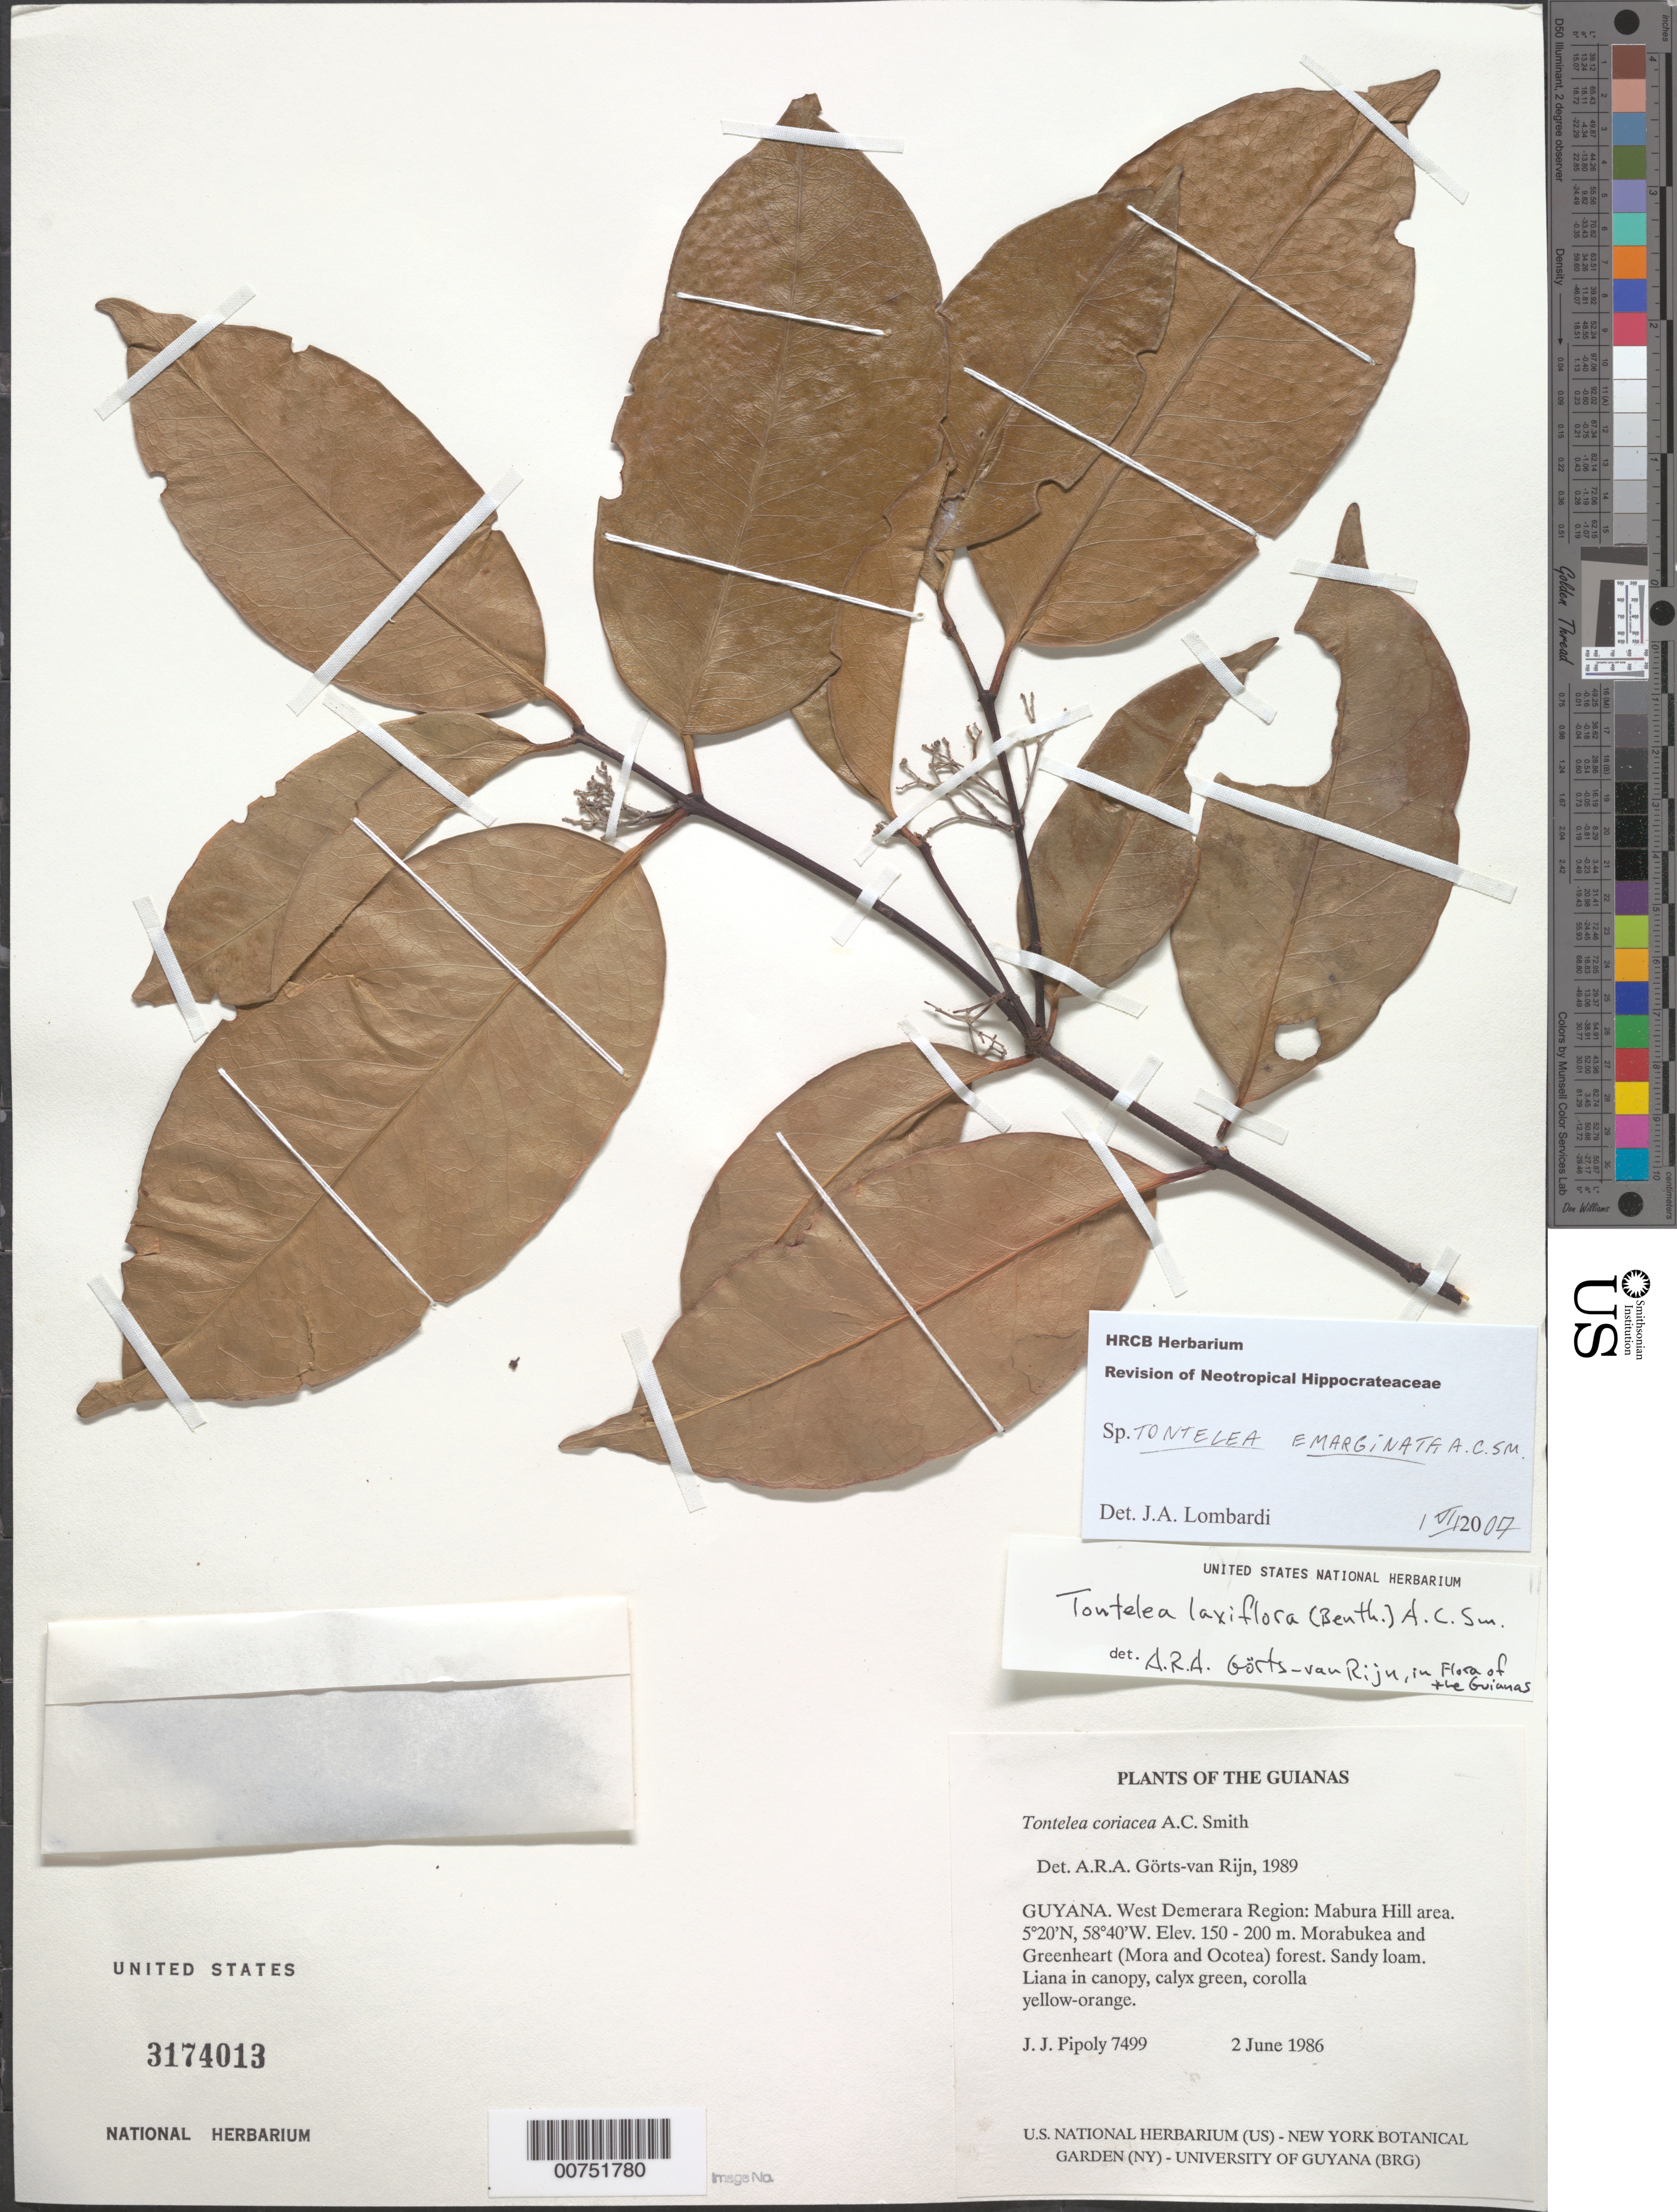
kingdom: Plantae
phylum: Tracheophyta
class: Magnoliopsida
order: Celastrales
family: Celastraceae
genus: Tontelea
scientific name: Tontelea emarginata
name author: A.C. Sm.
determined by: Lombardi, Julio A.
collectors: J. J. Pipoly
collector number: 7499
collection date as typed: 2 June 1986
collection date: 1986-06-02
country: Guyana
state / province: U. Demerara-Berbice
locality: Mabura Hill area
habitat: Morabukea and Greenheart (Mora and Ocotea) forest. Sandy loam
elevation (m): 50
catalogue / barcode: US 3174013